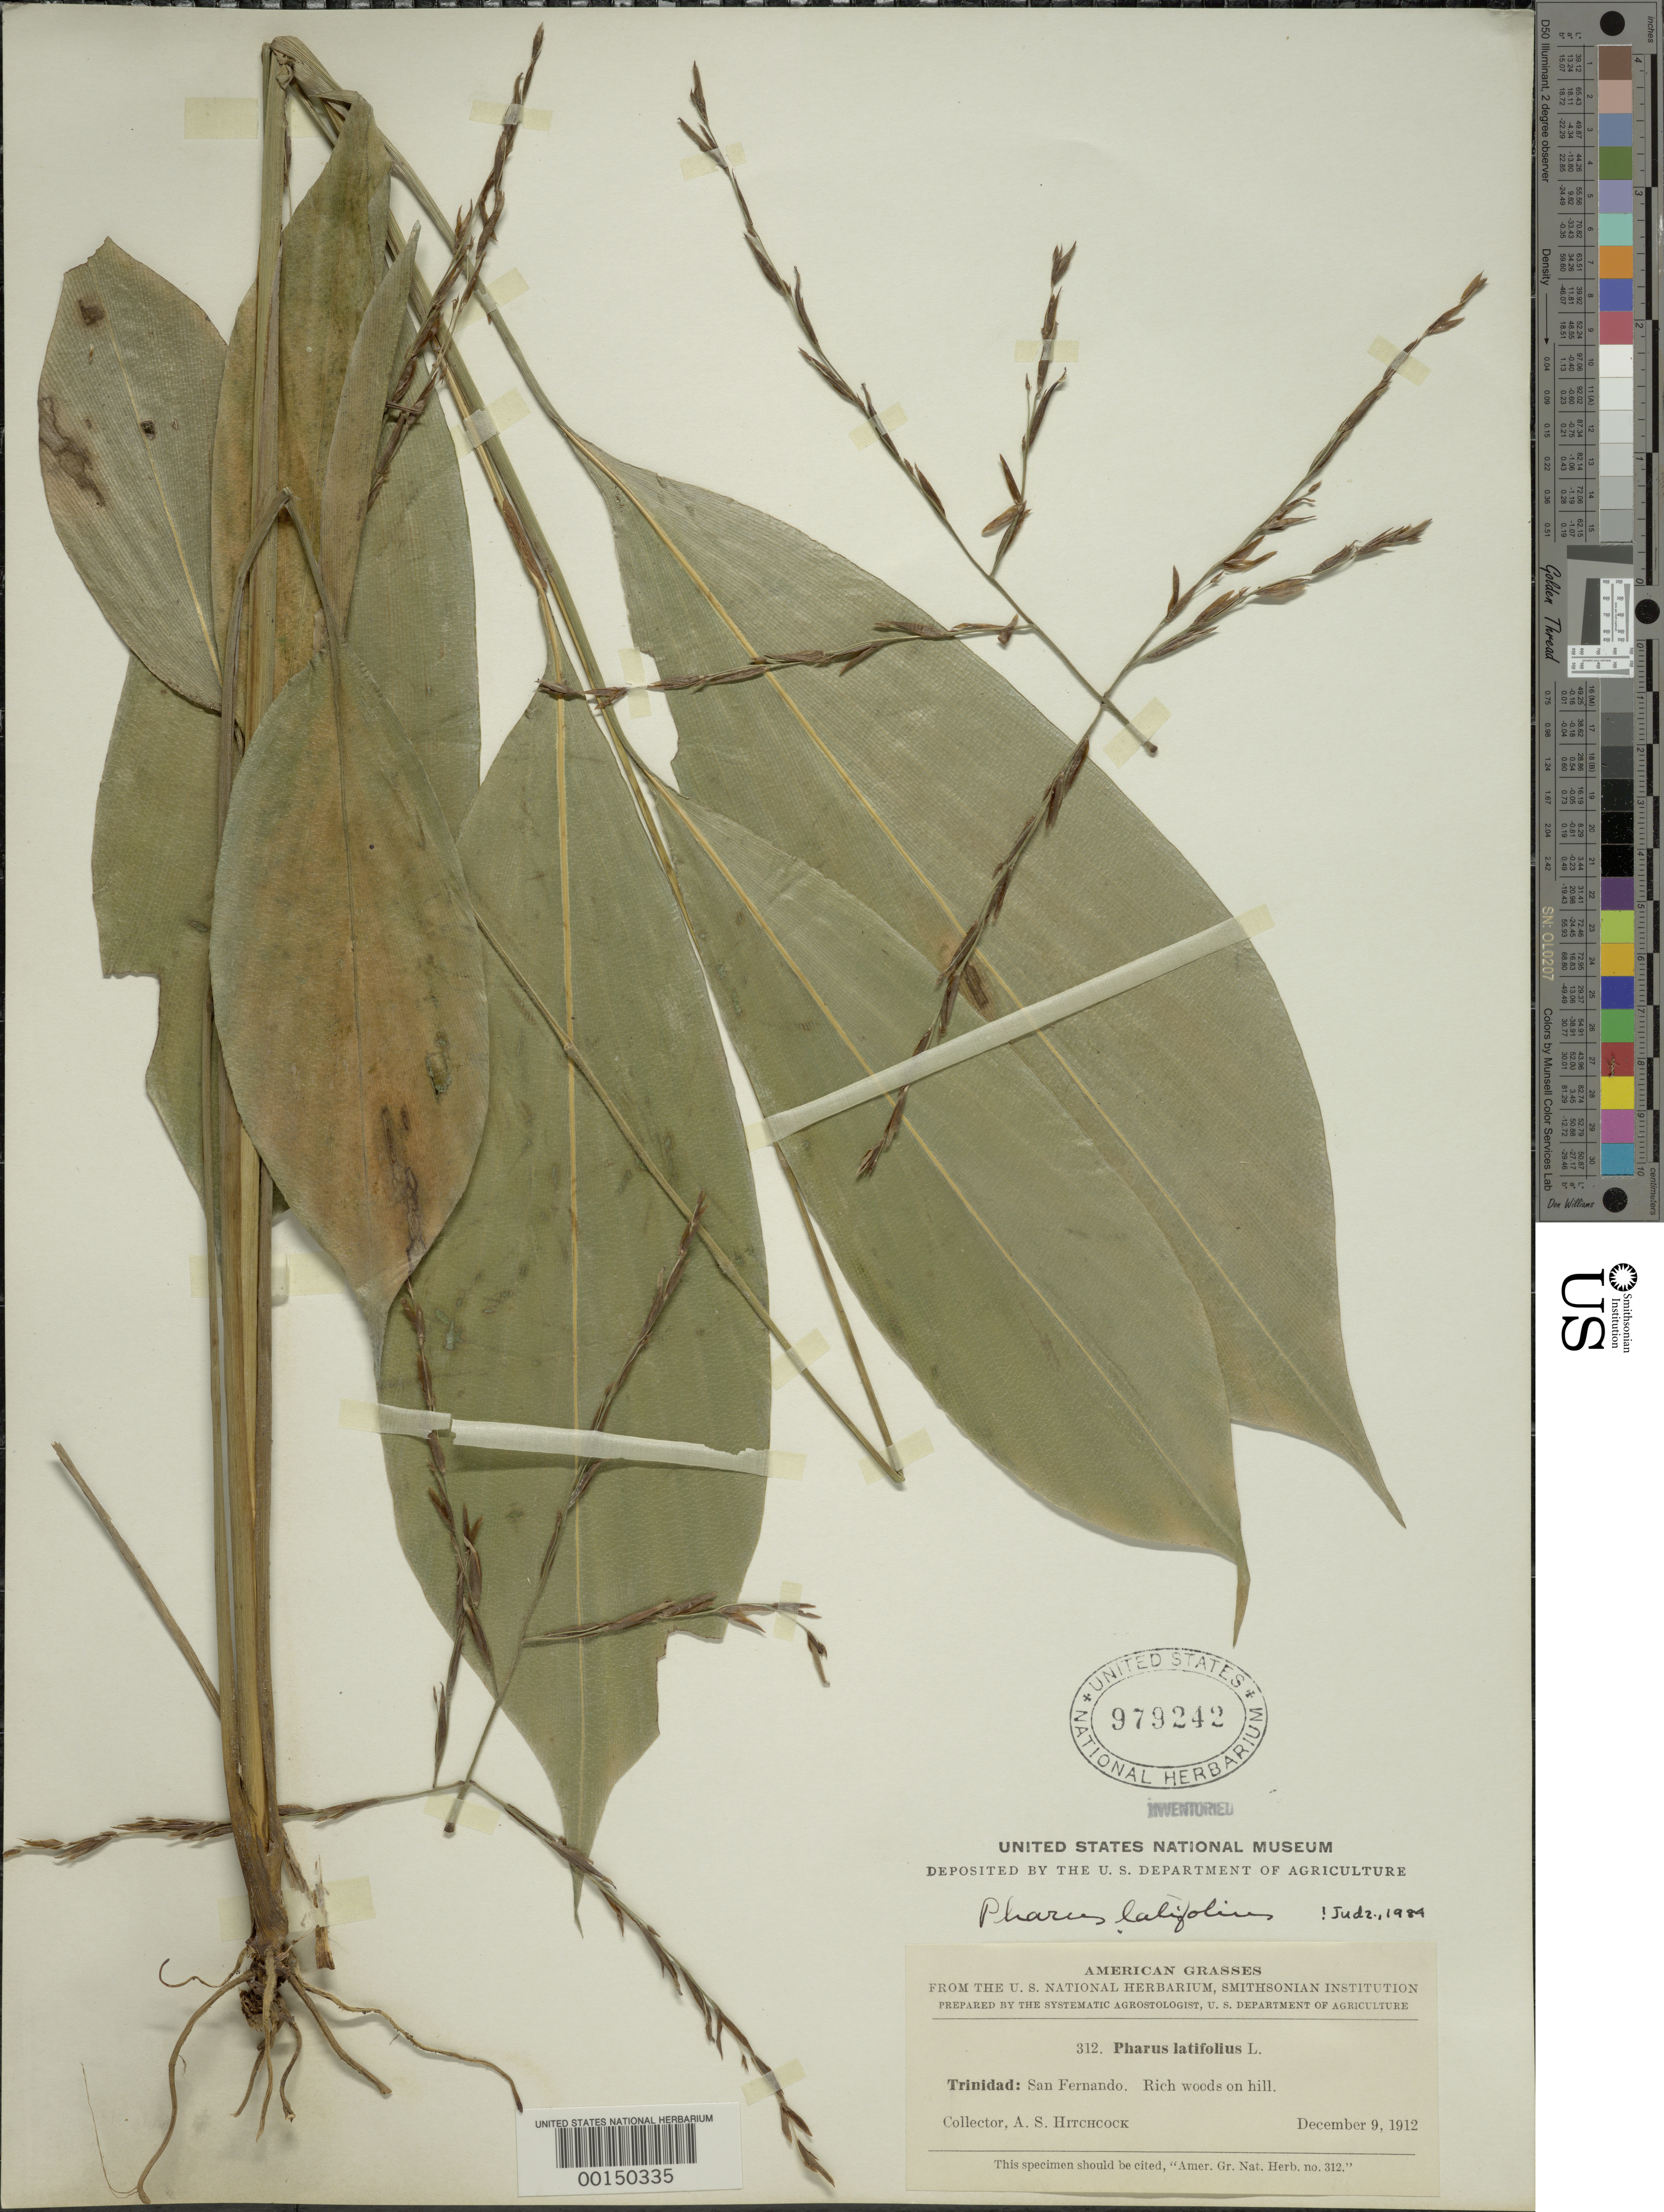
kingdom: Plantae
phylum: Tracheophyta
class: Liliopsida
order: Poales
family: Poaceae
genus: Pharus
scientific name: Pharus latifolius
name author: L.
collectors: A. S. Hitchcock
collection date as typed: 09 Dec 1912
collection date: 1912-12-09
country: Trinidad and Tobago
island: Trinidad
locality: San fernando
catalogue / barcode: US 979242